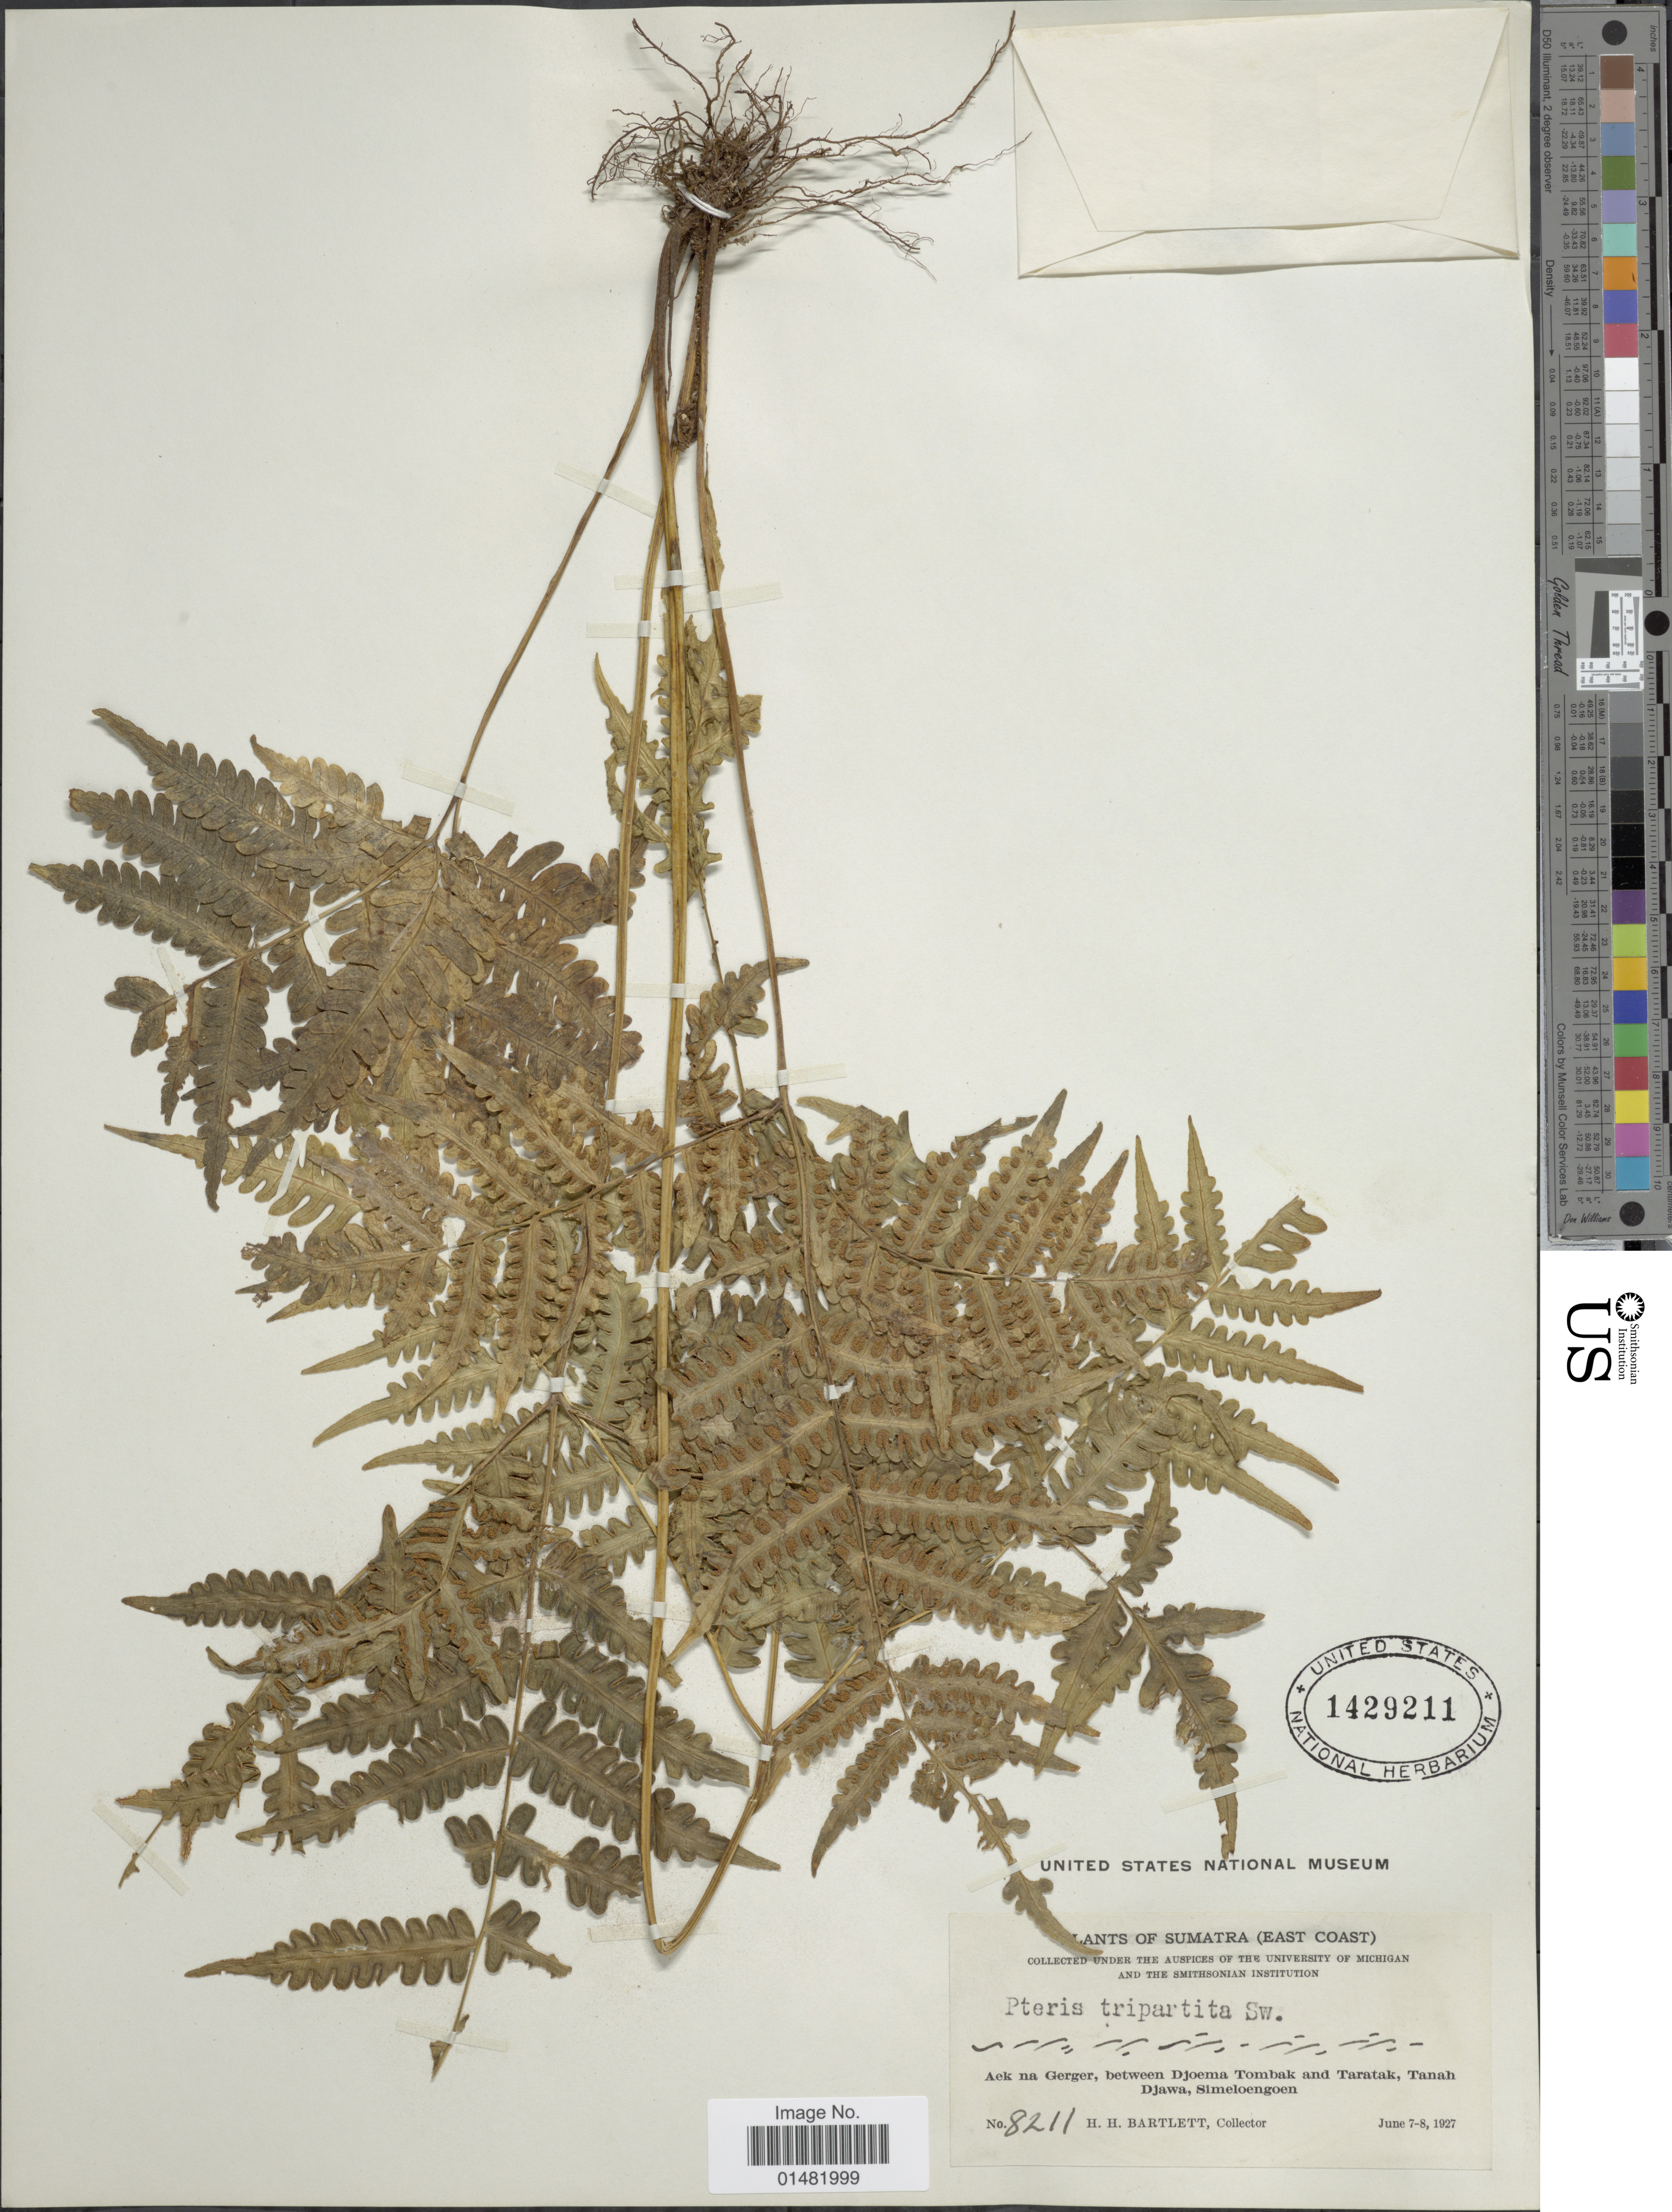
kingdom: Plantae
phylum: Tracheophyta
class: Polypodiopsida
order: Polypodiales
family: Pteridaceae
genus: Pteris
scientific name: Pteris tripartita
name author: Sw.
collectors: H. H. Bartlett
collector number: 8211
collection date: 1927-06-07/1927-06-08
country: Indonesia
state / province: Sumatra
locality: (East Coast), Aek na Gerger, between Djoema Tombak and Taratak, Tanah Djawa, Simeloengoen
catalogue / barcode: US 1429211